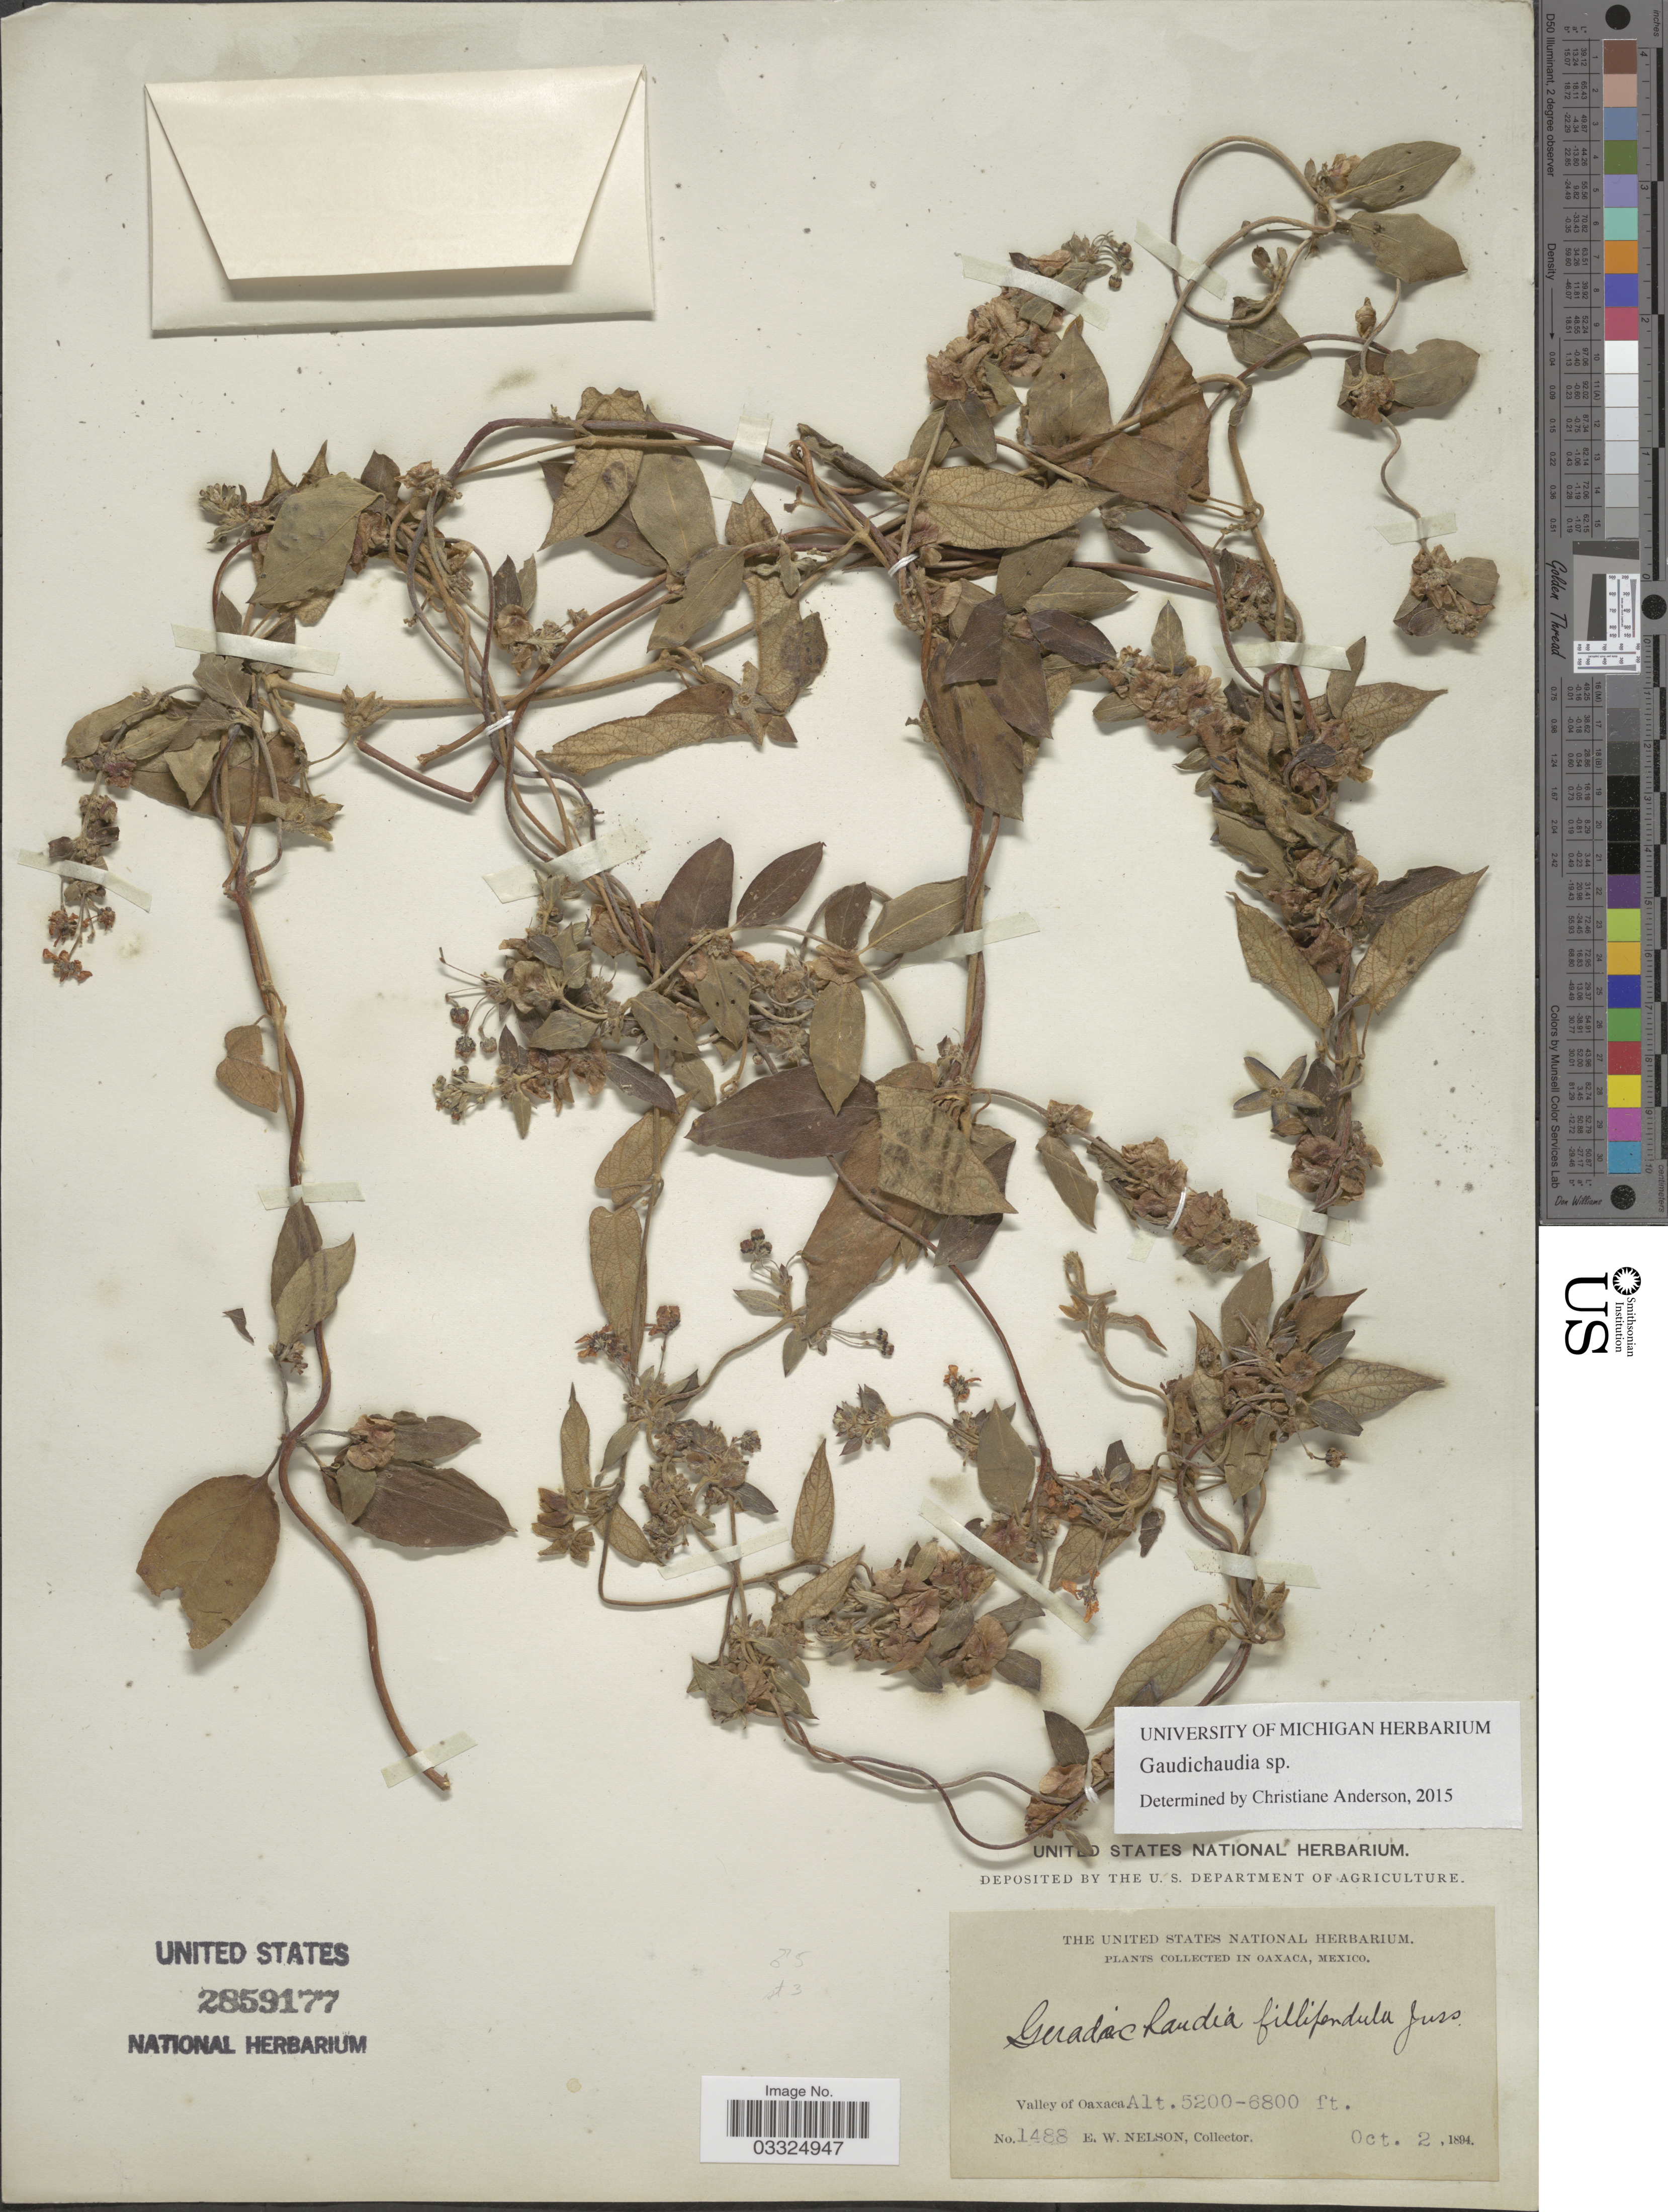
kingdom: Plantae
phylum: Tracheophyta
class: Magnoliopsida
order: Malpighiales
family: Malpighiaceae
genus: Gaudichaudia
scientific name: Gaudichaudia sp.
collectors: E. W. Nelson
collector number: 1488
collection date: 1894-10-02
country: Mexico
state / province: Oaxaca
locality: Valley of Oaxaca.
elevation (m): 1585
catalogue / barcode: US 2859177